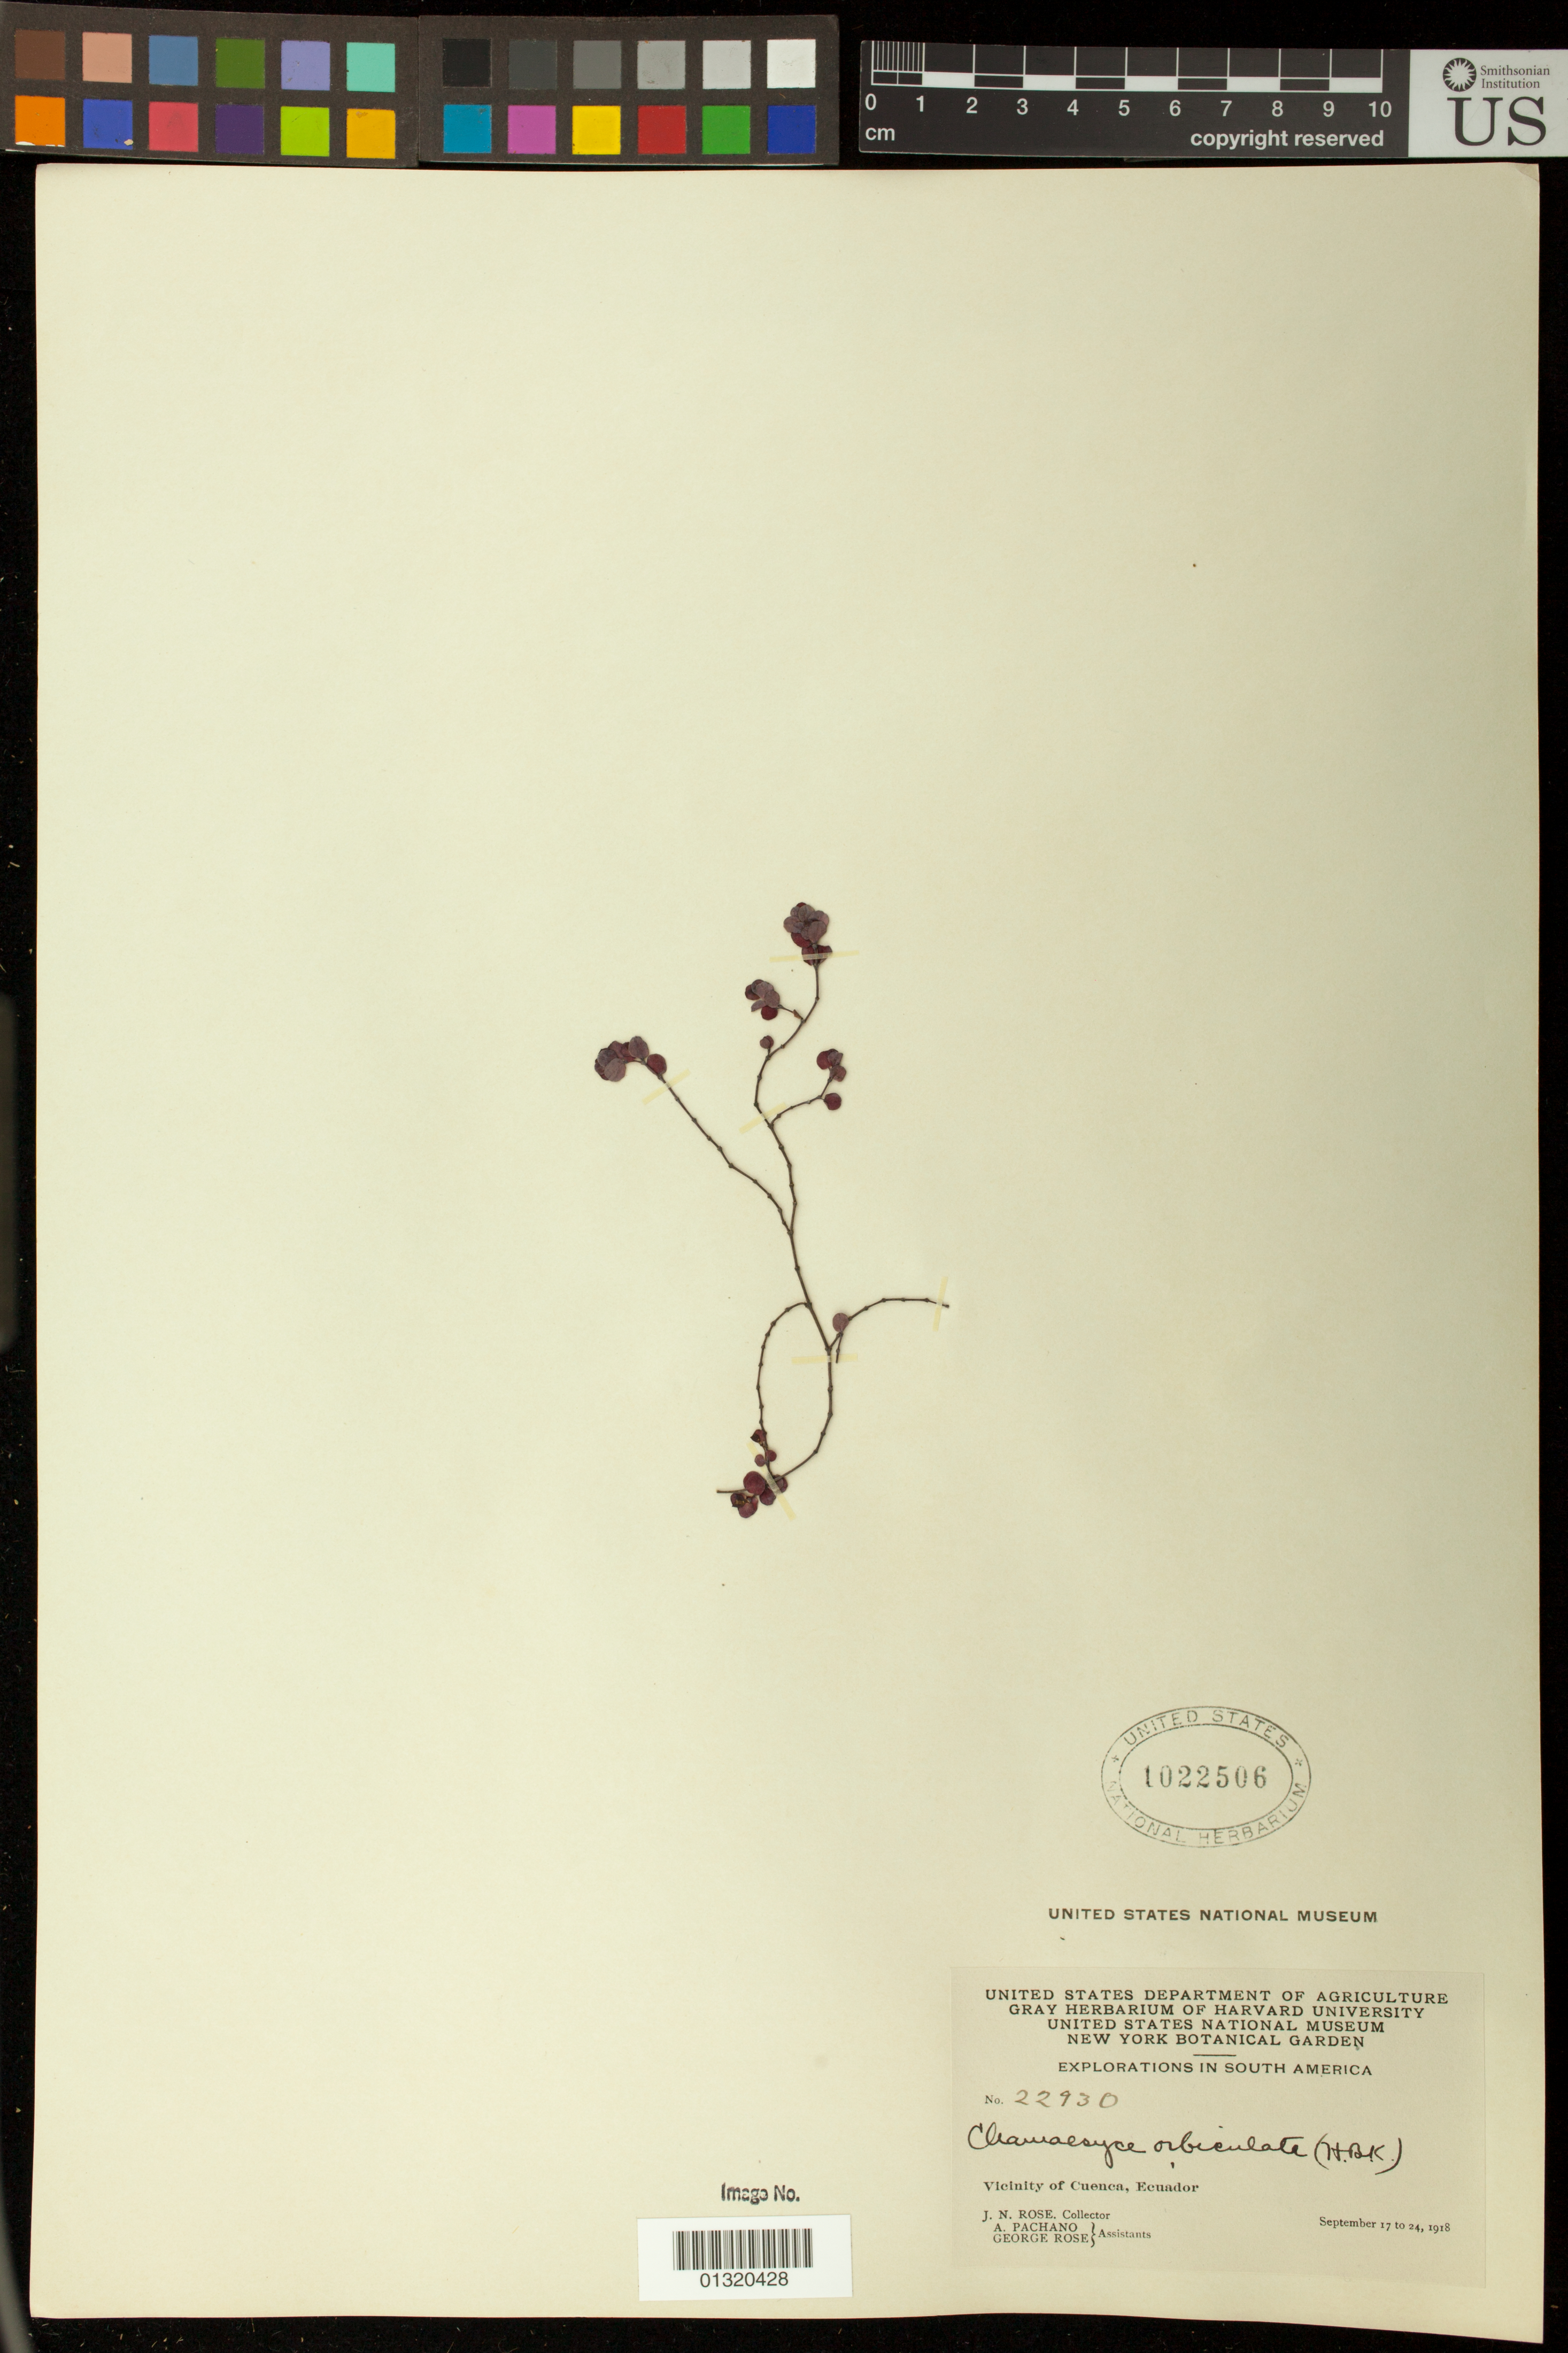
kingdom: Plantae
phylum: Tracheophyta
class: Magnoliopsida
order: Malpighiales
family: Euphorbiaceae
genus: Euphorbia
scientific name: Euphorbia orbiculata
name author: Kunth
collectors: J. N. Rose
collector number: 22930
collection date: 1918-09-17/1918-09-24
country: Ecuador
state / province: Azuay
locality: Cuenca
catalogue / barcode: US 1022506